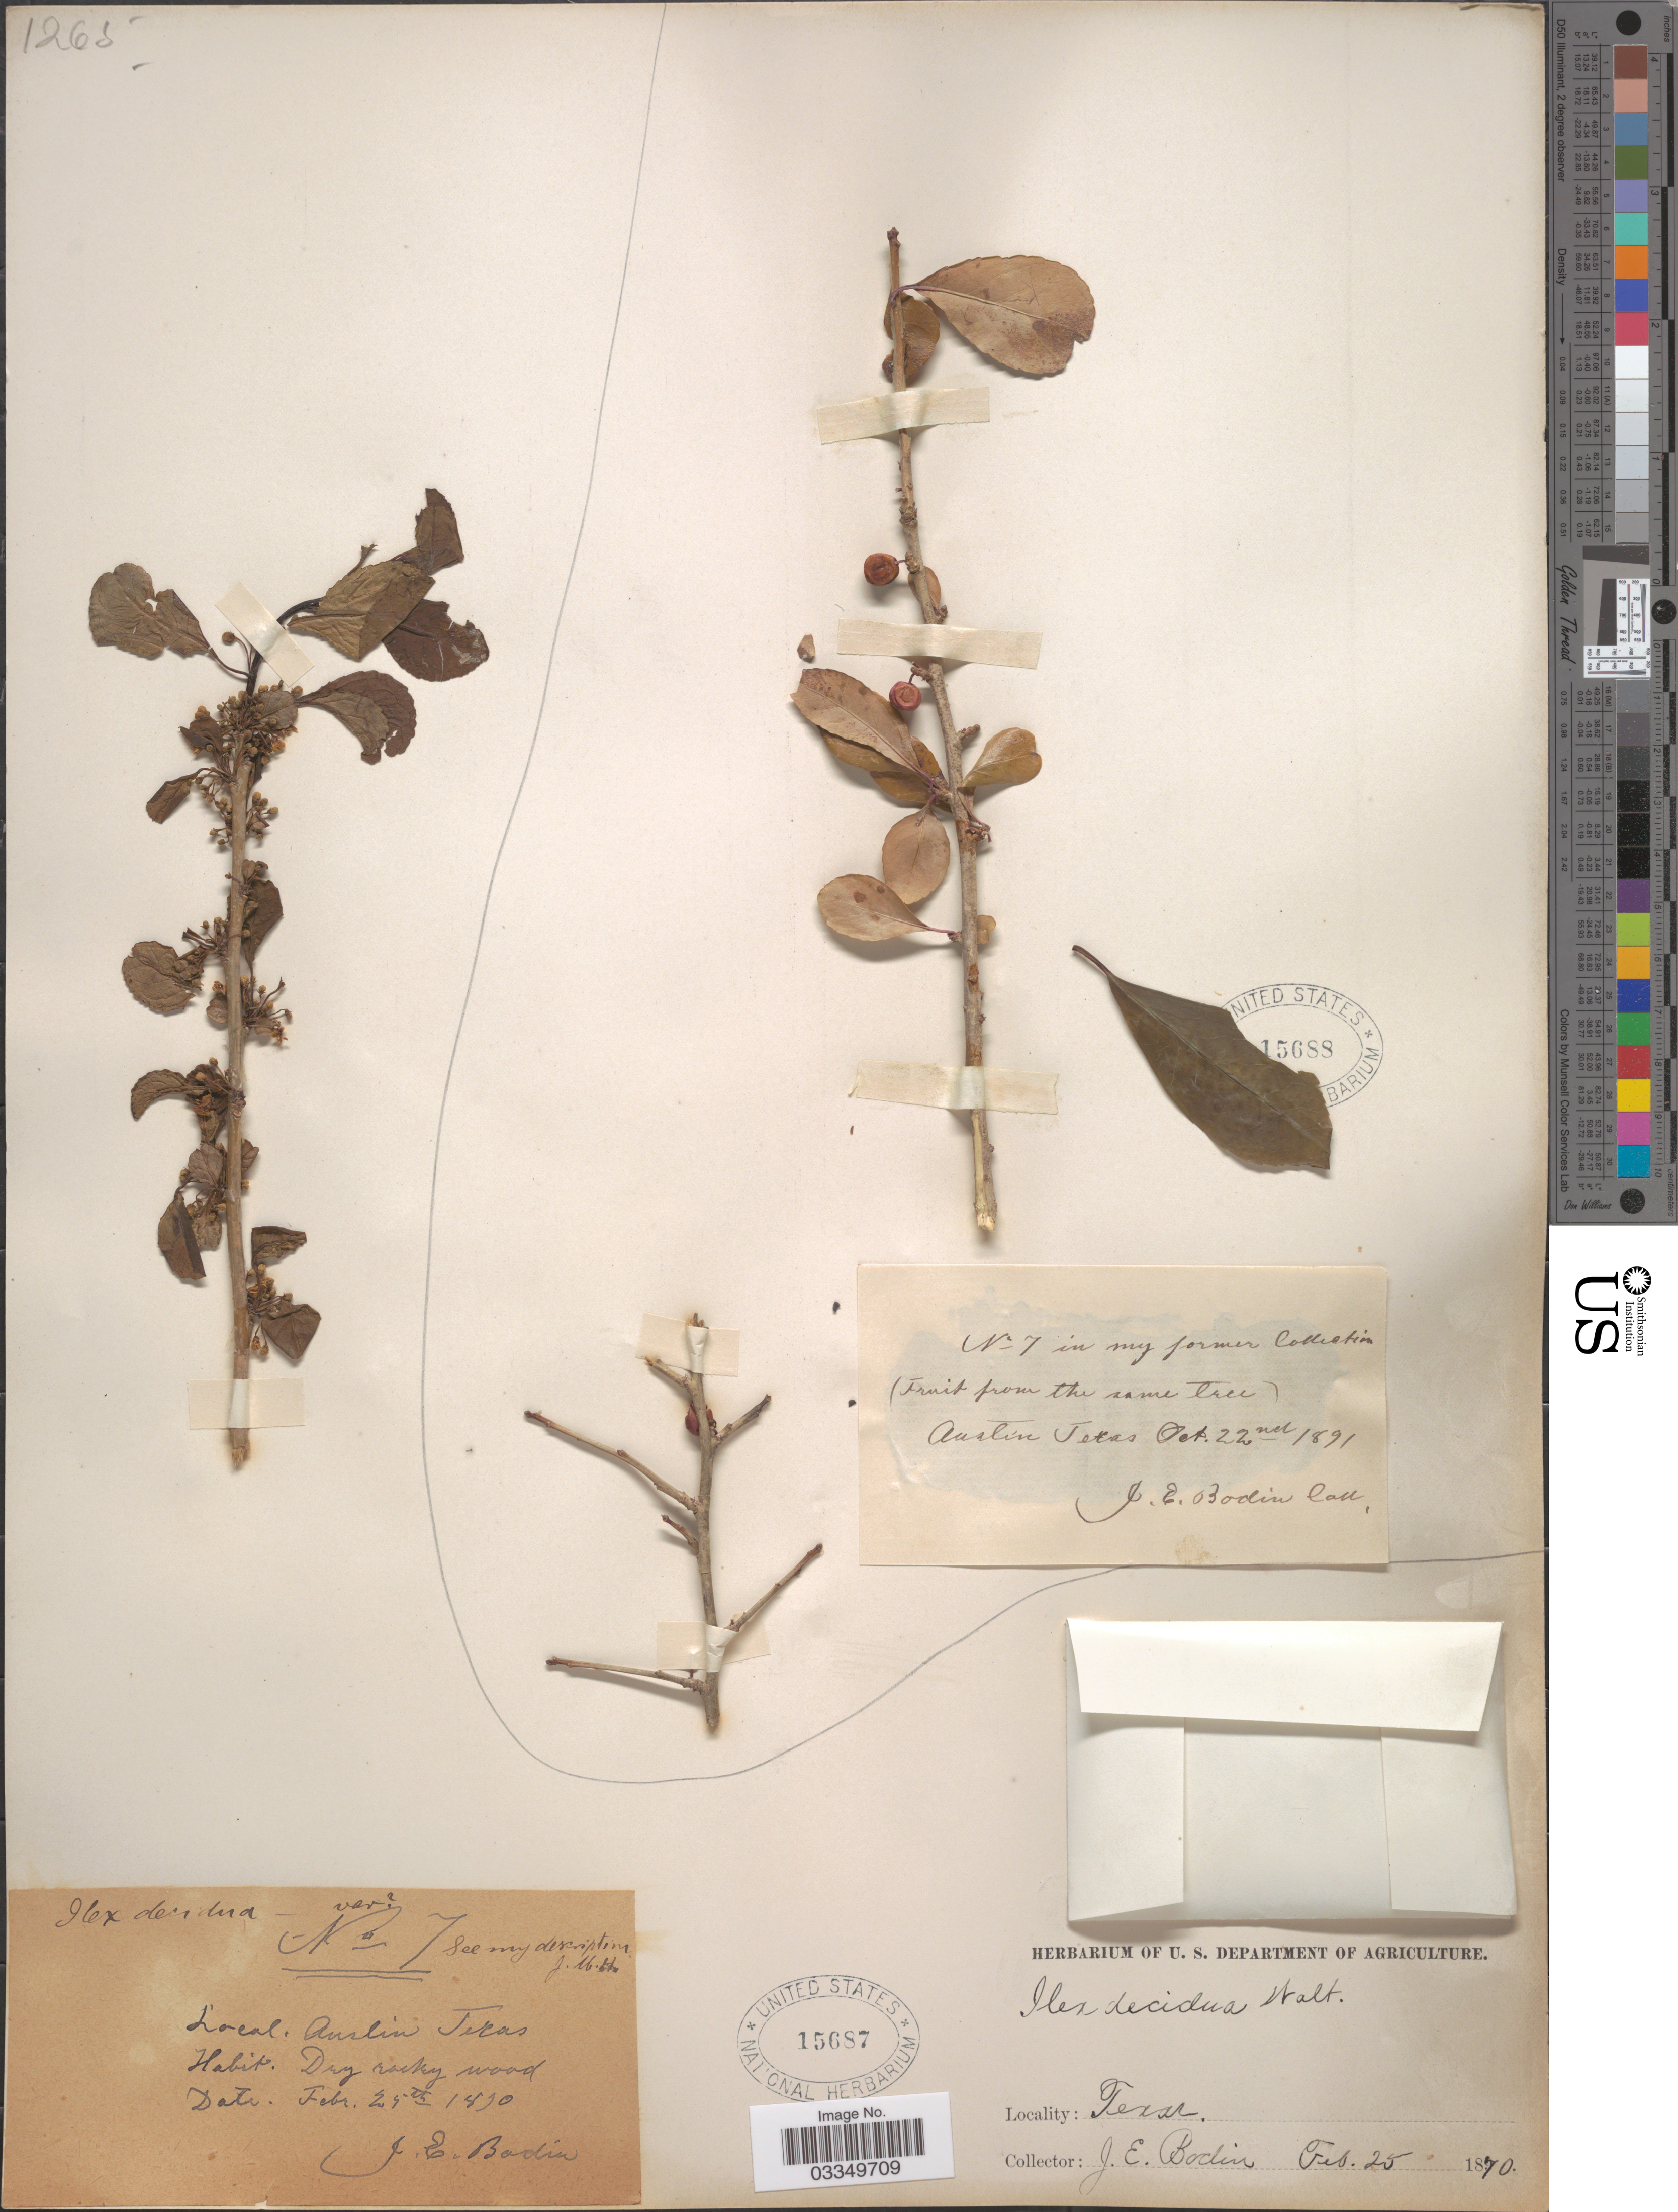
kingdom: Plantae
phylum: Tracheophyta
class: Magnoliopsida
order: Aquifoliales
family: Aquifoliaceae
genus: Ilex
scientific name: Ilex decidua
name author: Walter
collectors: J. E. Bodin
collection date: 1891-10-22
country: United States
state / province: Texas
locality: Austin.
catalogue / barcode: US 15688-2